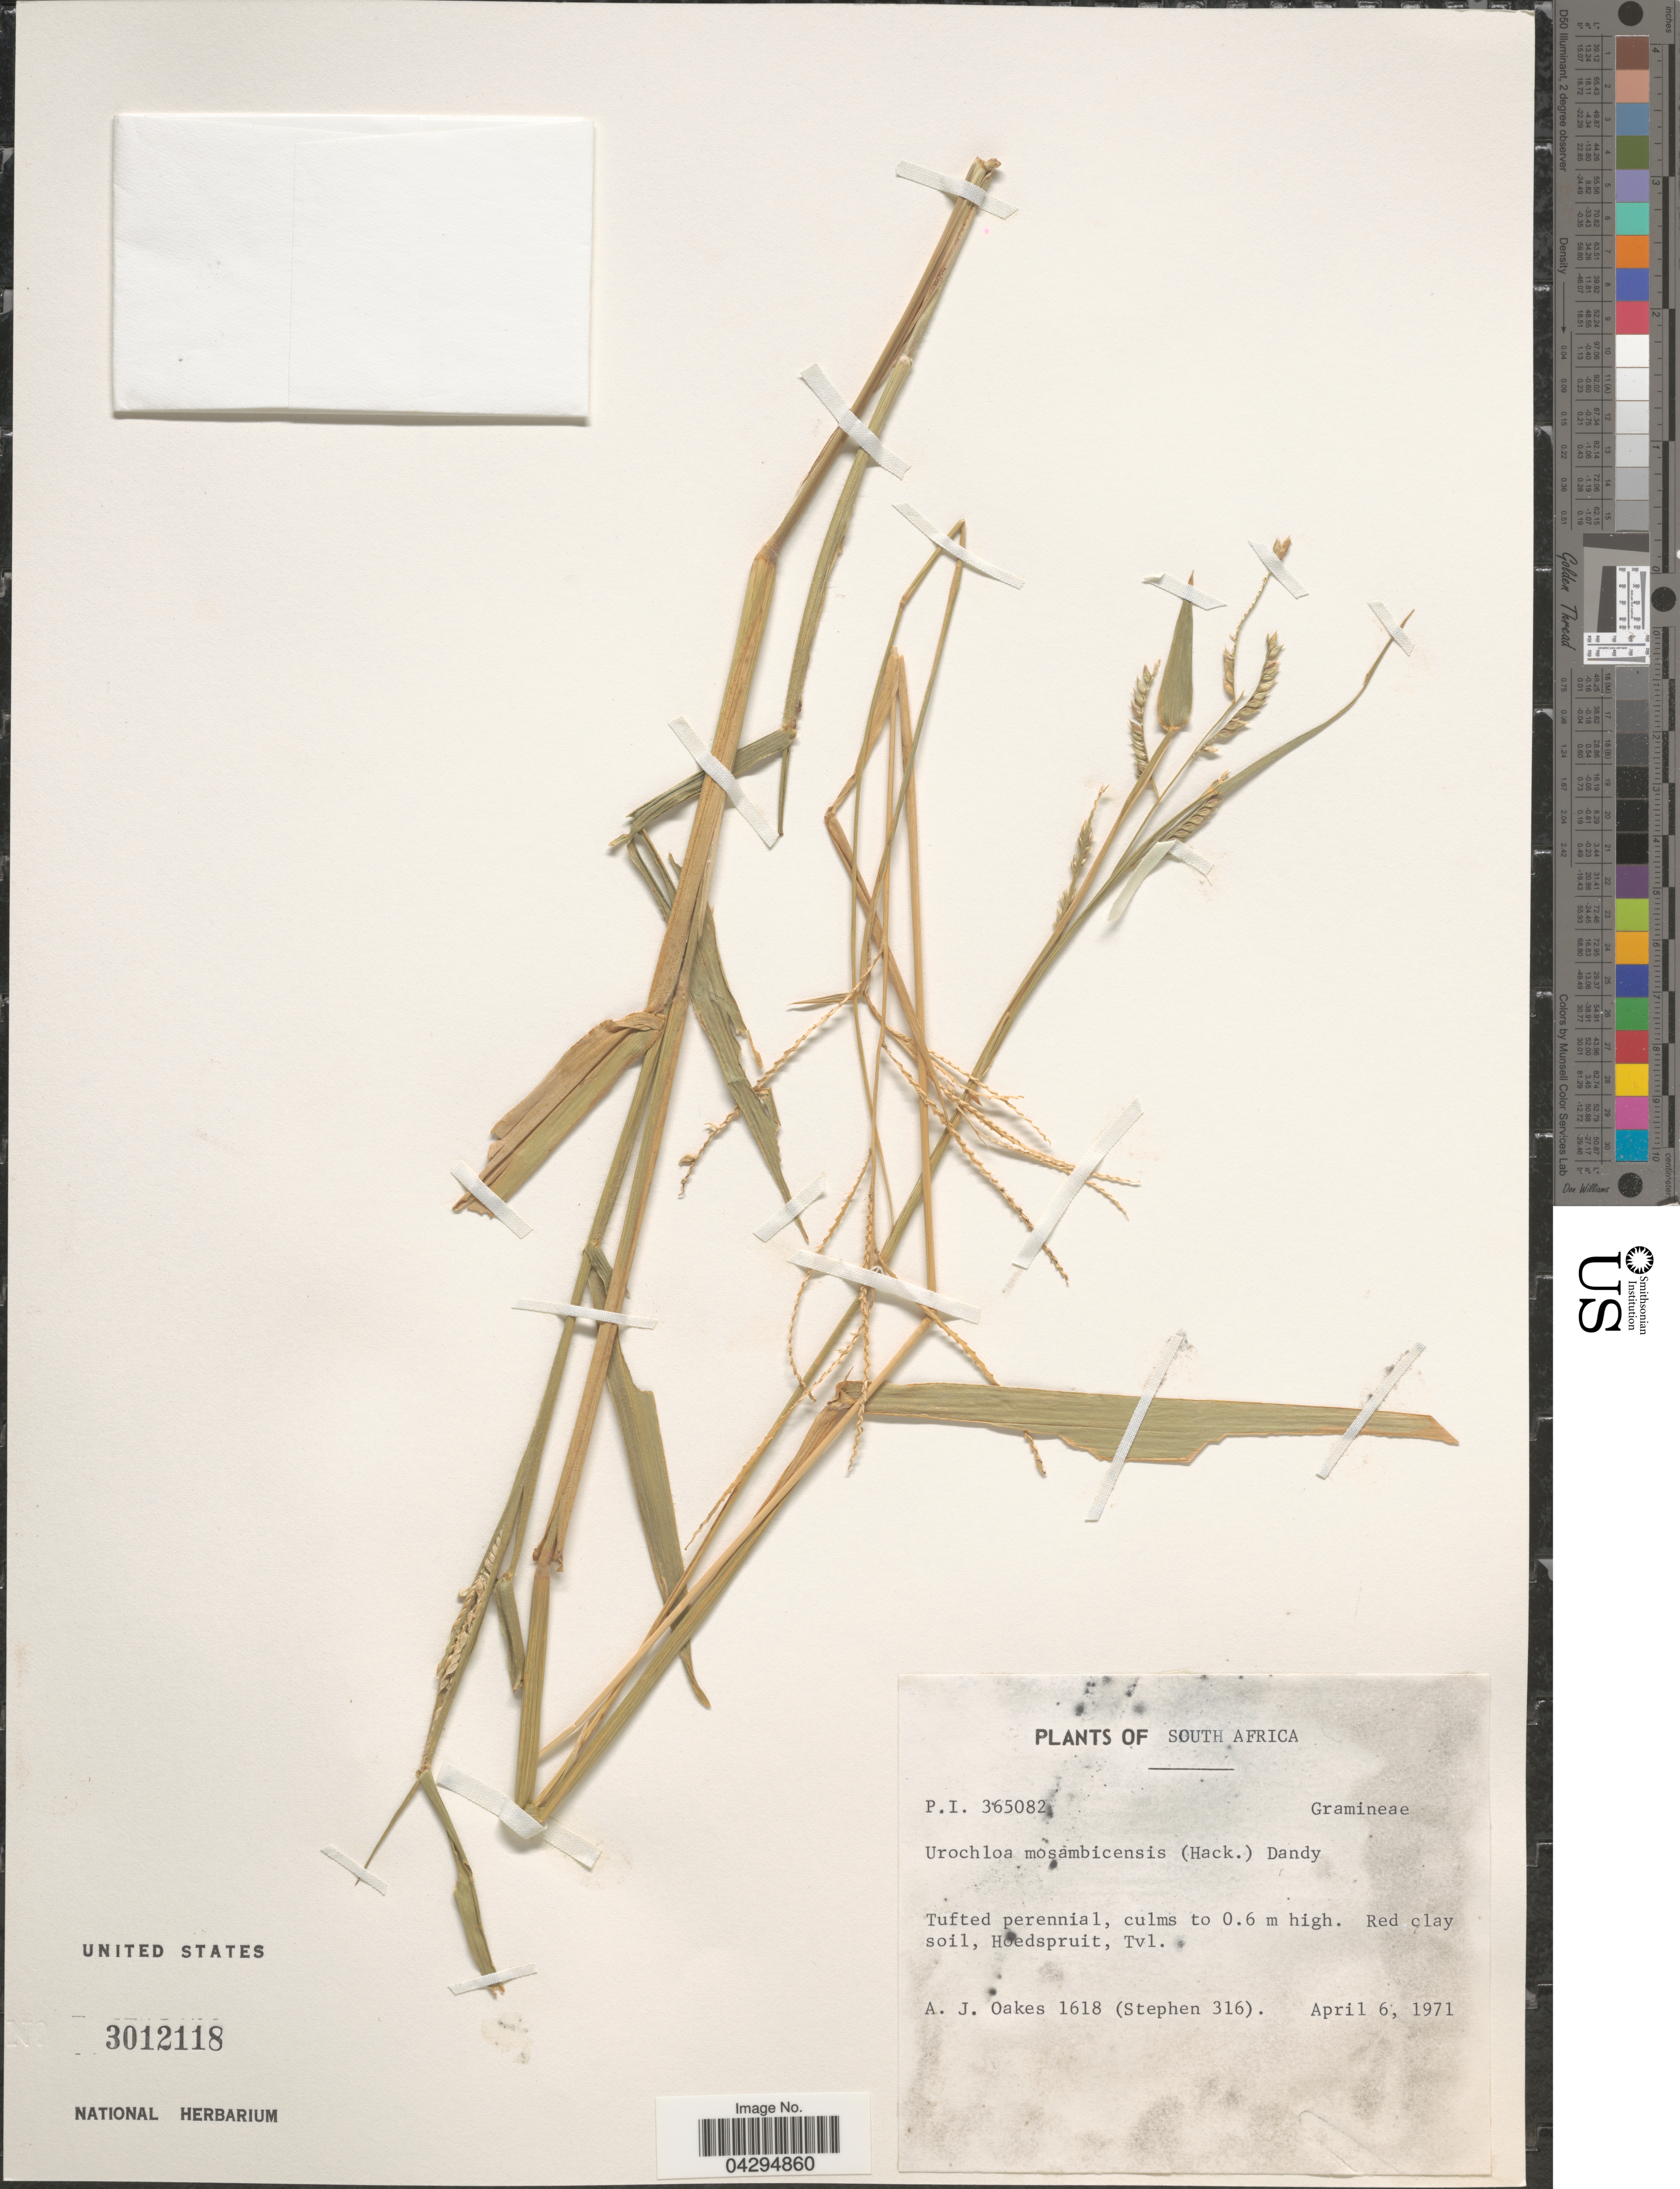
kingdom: Plantae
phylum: Tracheophyta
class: Liliopsida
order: Poales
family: Poaceae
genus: Urochloa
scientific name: Urochloa mosambicensis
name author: (Hack.) Dandy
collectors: A. Oakes & Stephen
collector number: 1618/316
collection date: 1971-04-06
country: South Africa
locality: Hoedspruit, Tvl.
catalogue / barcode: US 3012118